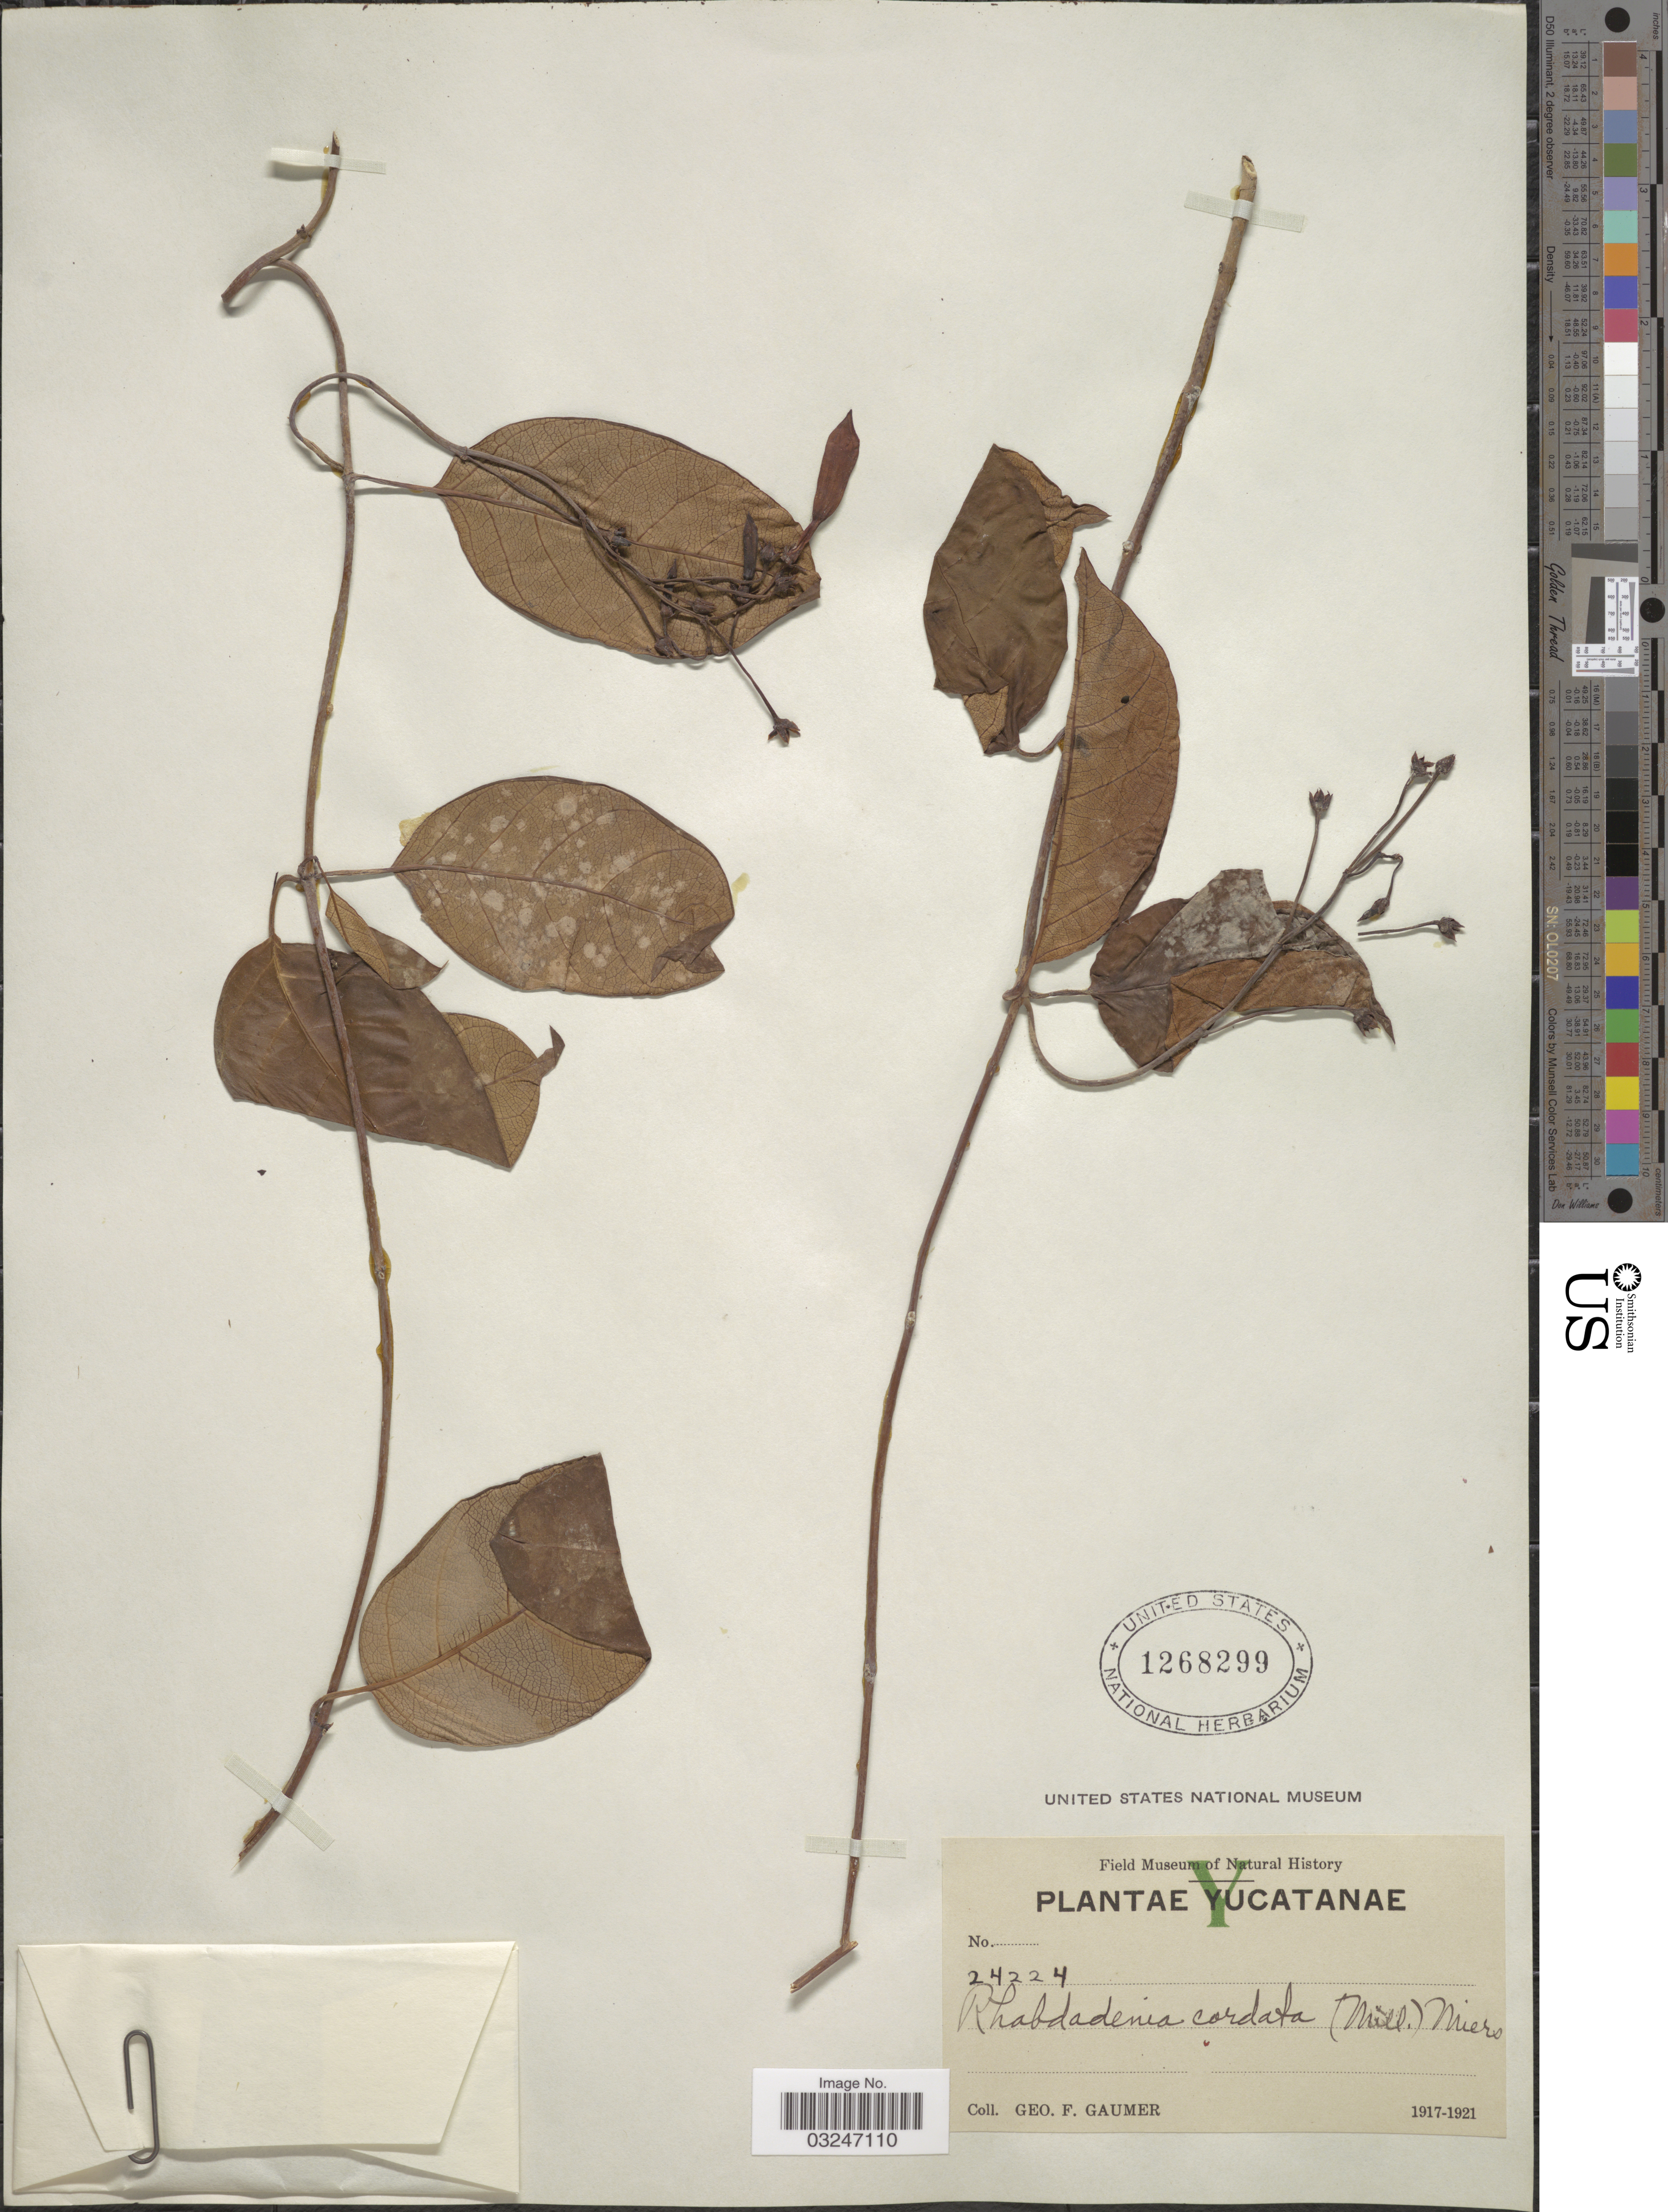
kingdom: Plantae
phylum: Tracheophyta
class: Magnoliopsida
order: Gentianales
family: Apocynaceae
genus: Rhabdadenia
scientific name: Rhabdadenia cordata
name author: Miers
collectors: G. F. Gaumer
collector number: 24224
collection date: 1917/1921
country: Mexico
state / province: Yucatán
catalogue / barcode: US 1268299